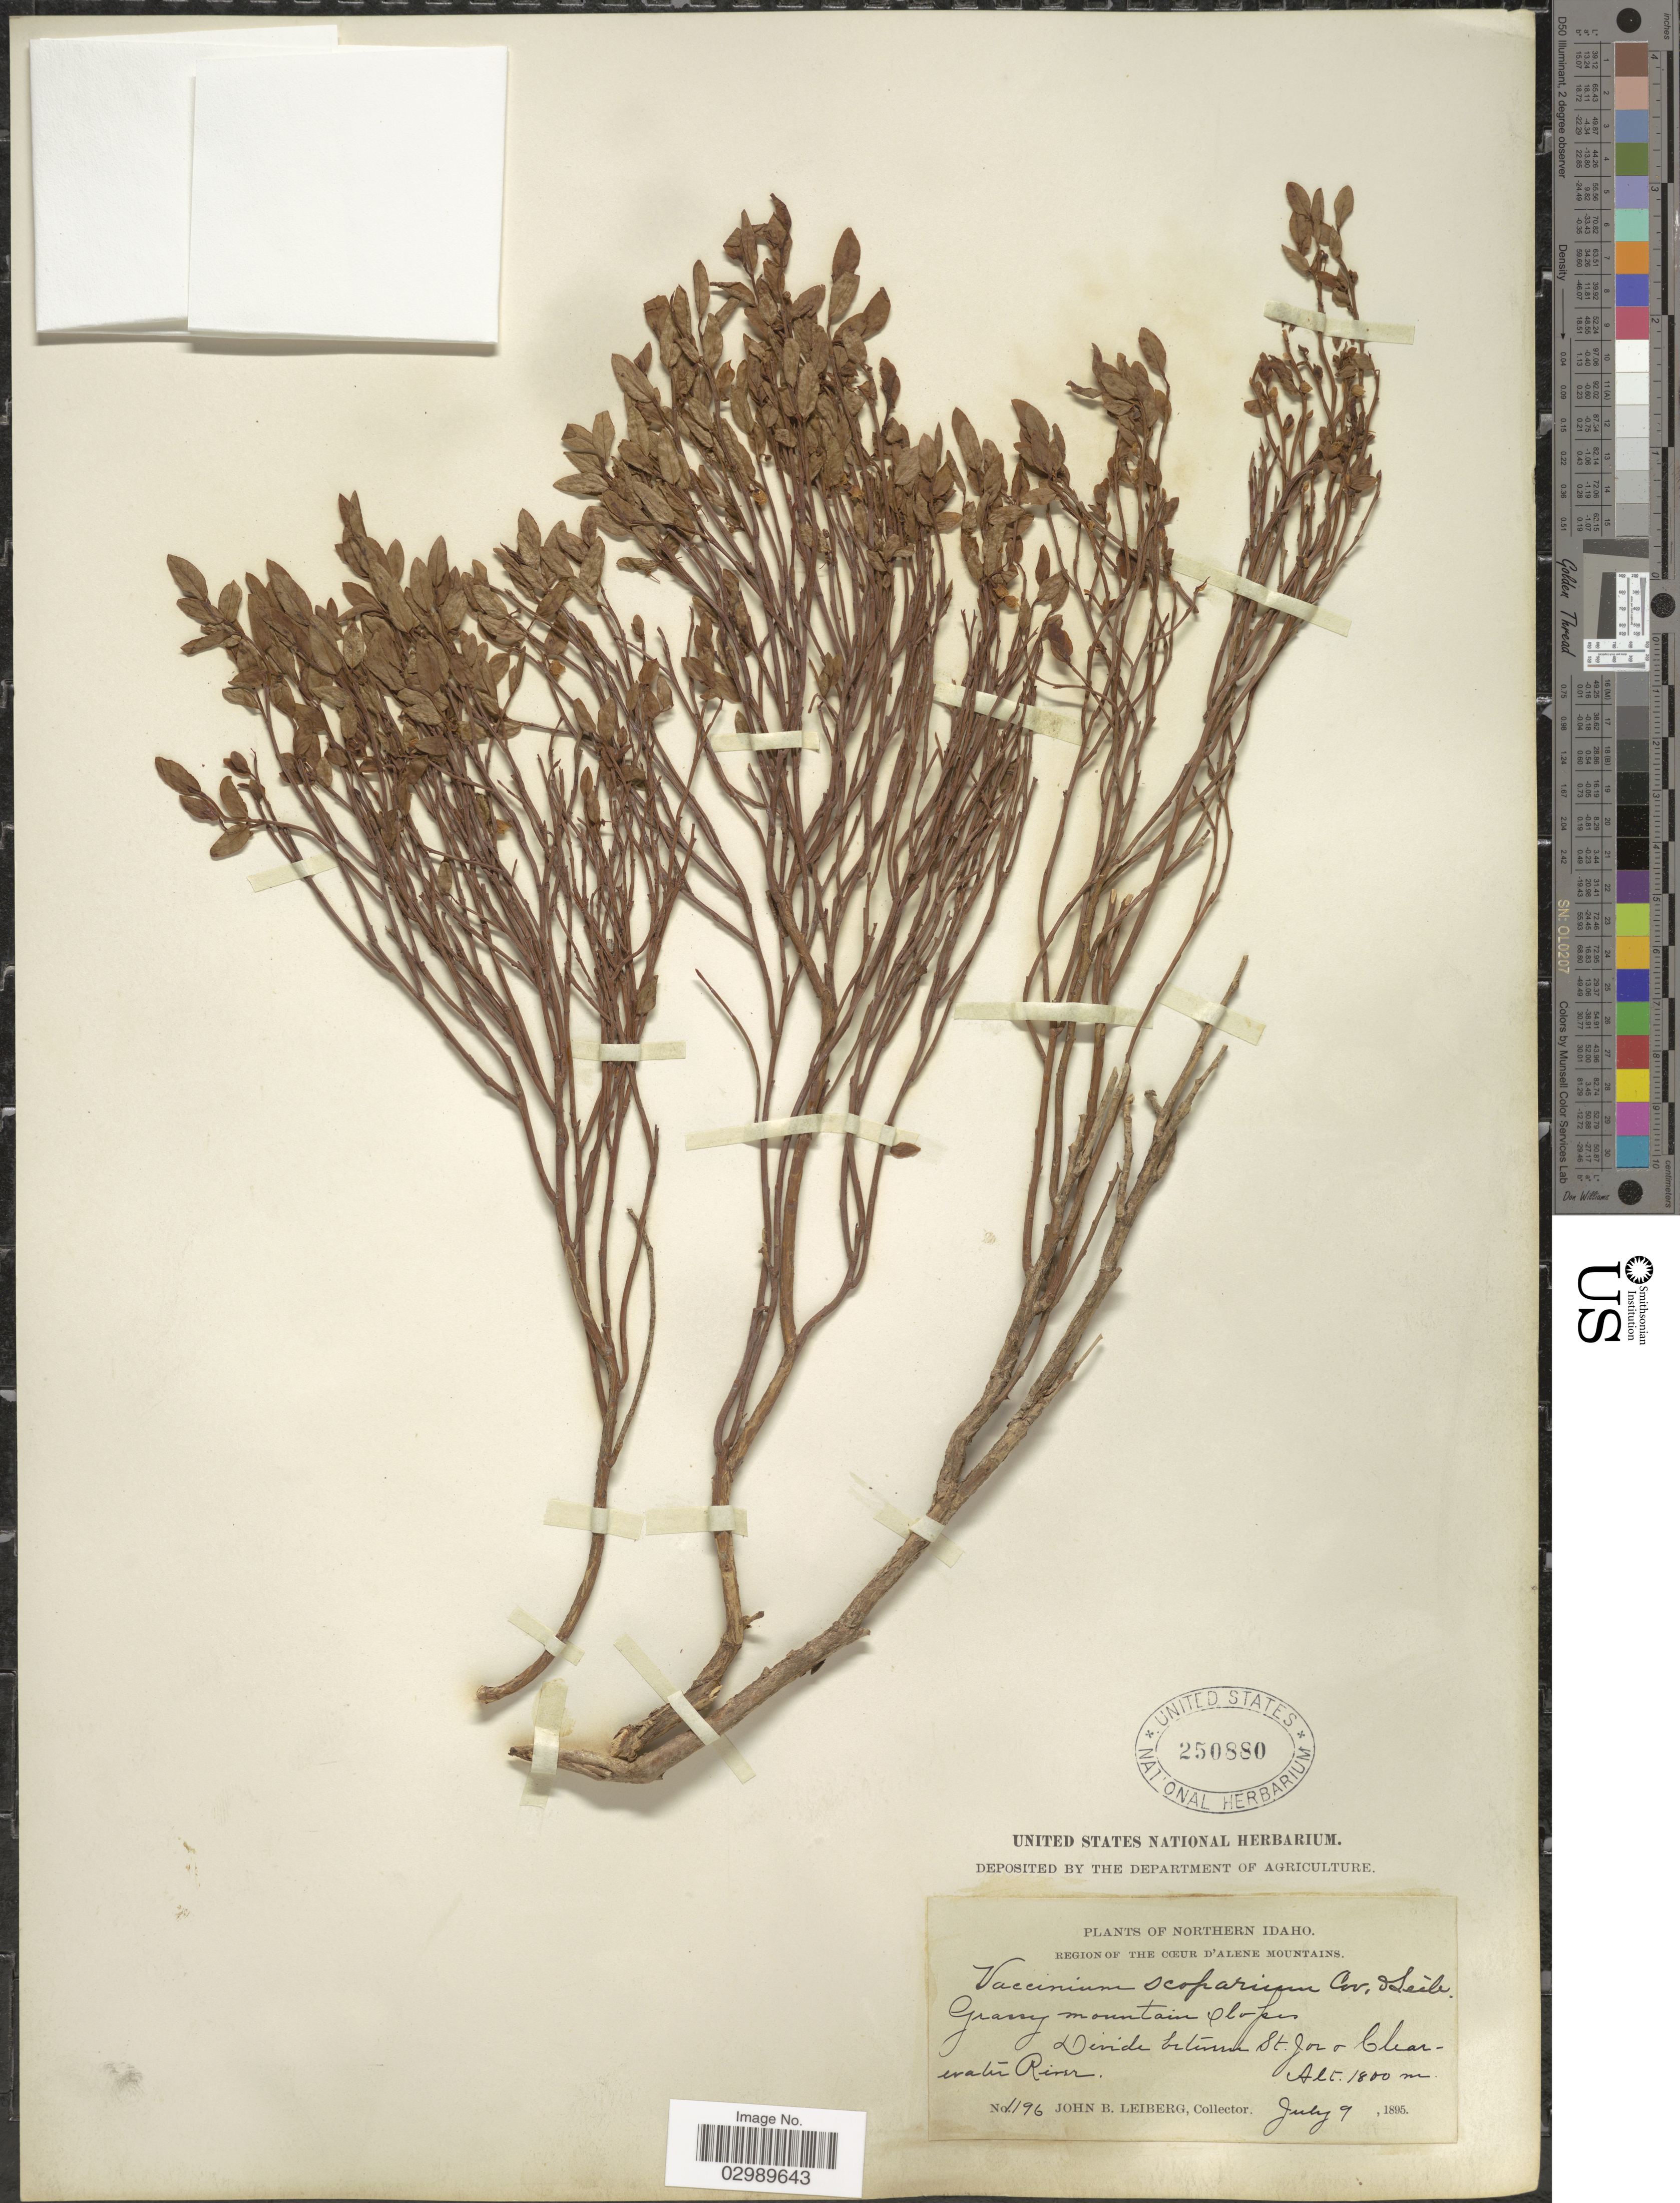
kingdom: Plantae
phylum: Tracheophyta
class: Magnoliopsida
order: Ericales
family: Ericaceae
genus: Vaccinium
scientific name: Vaccinium scoparium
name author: Leiberg ex Coville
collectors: J. B. Leiberg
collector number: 1196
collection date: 1895-07-09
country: United States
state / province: Idaho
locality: Northern Idaho, Region of the Cœur d'Alene Mountains. Divide between St. Joe + Clearwater River.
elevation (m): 1800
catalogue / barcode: US 250880